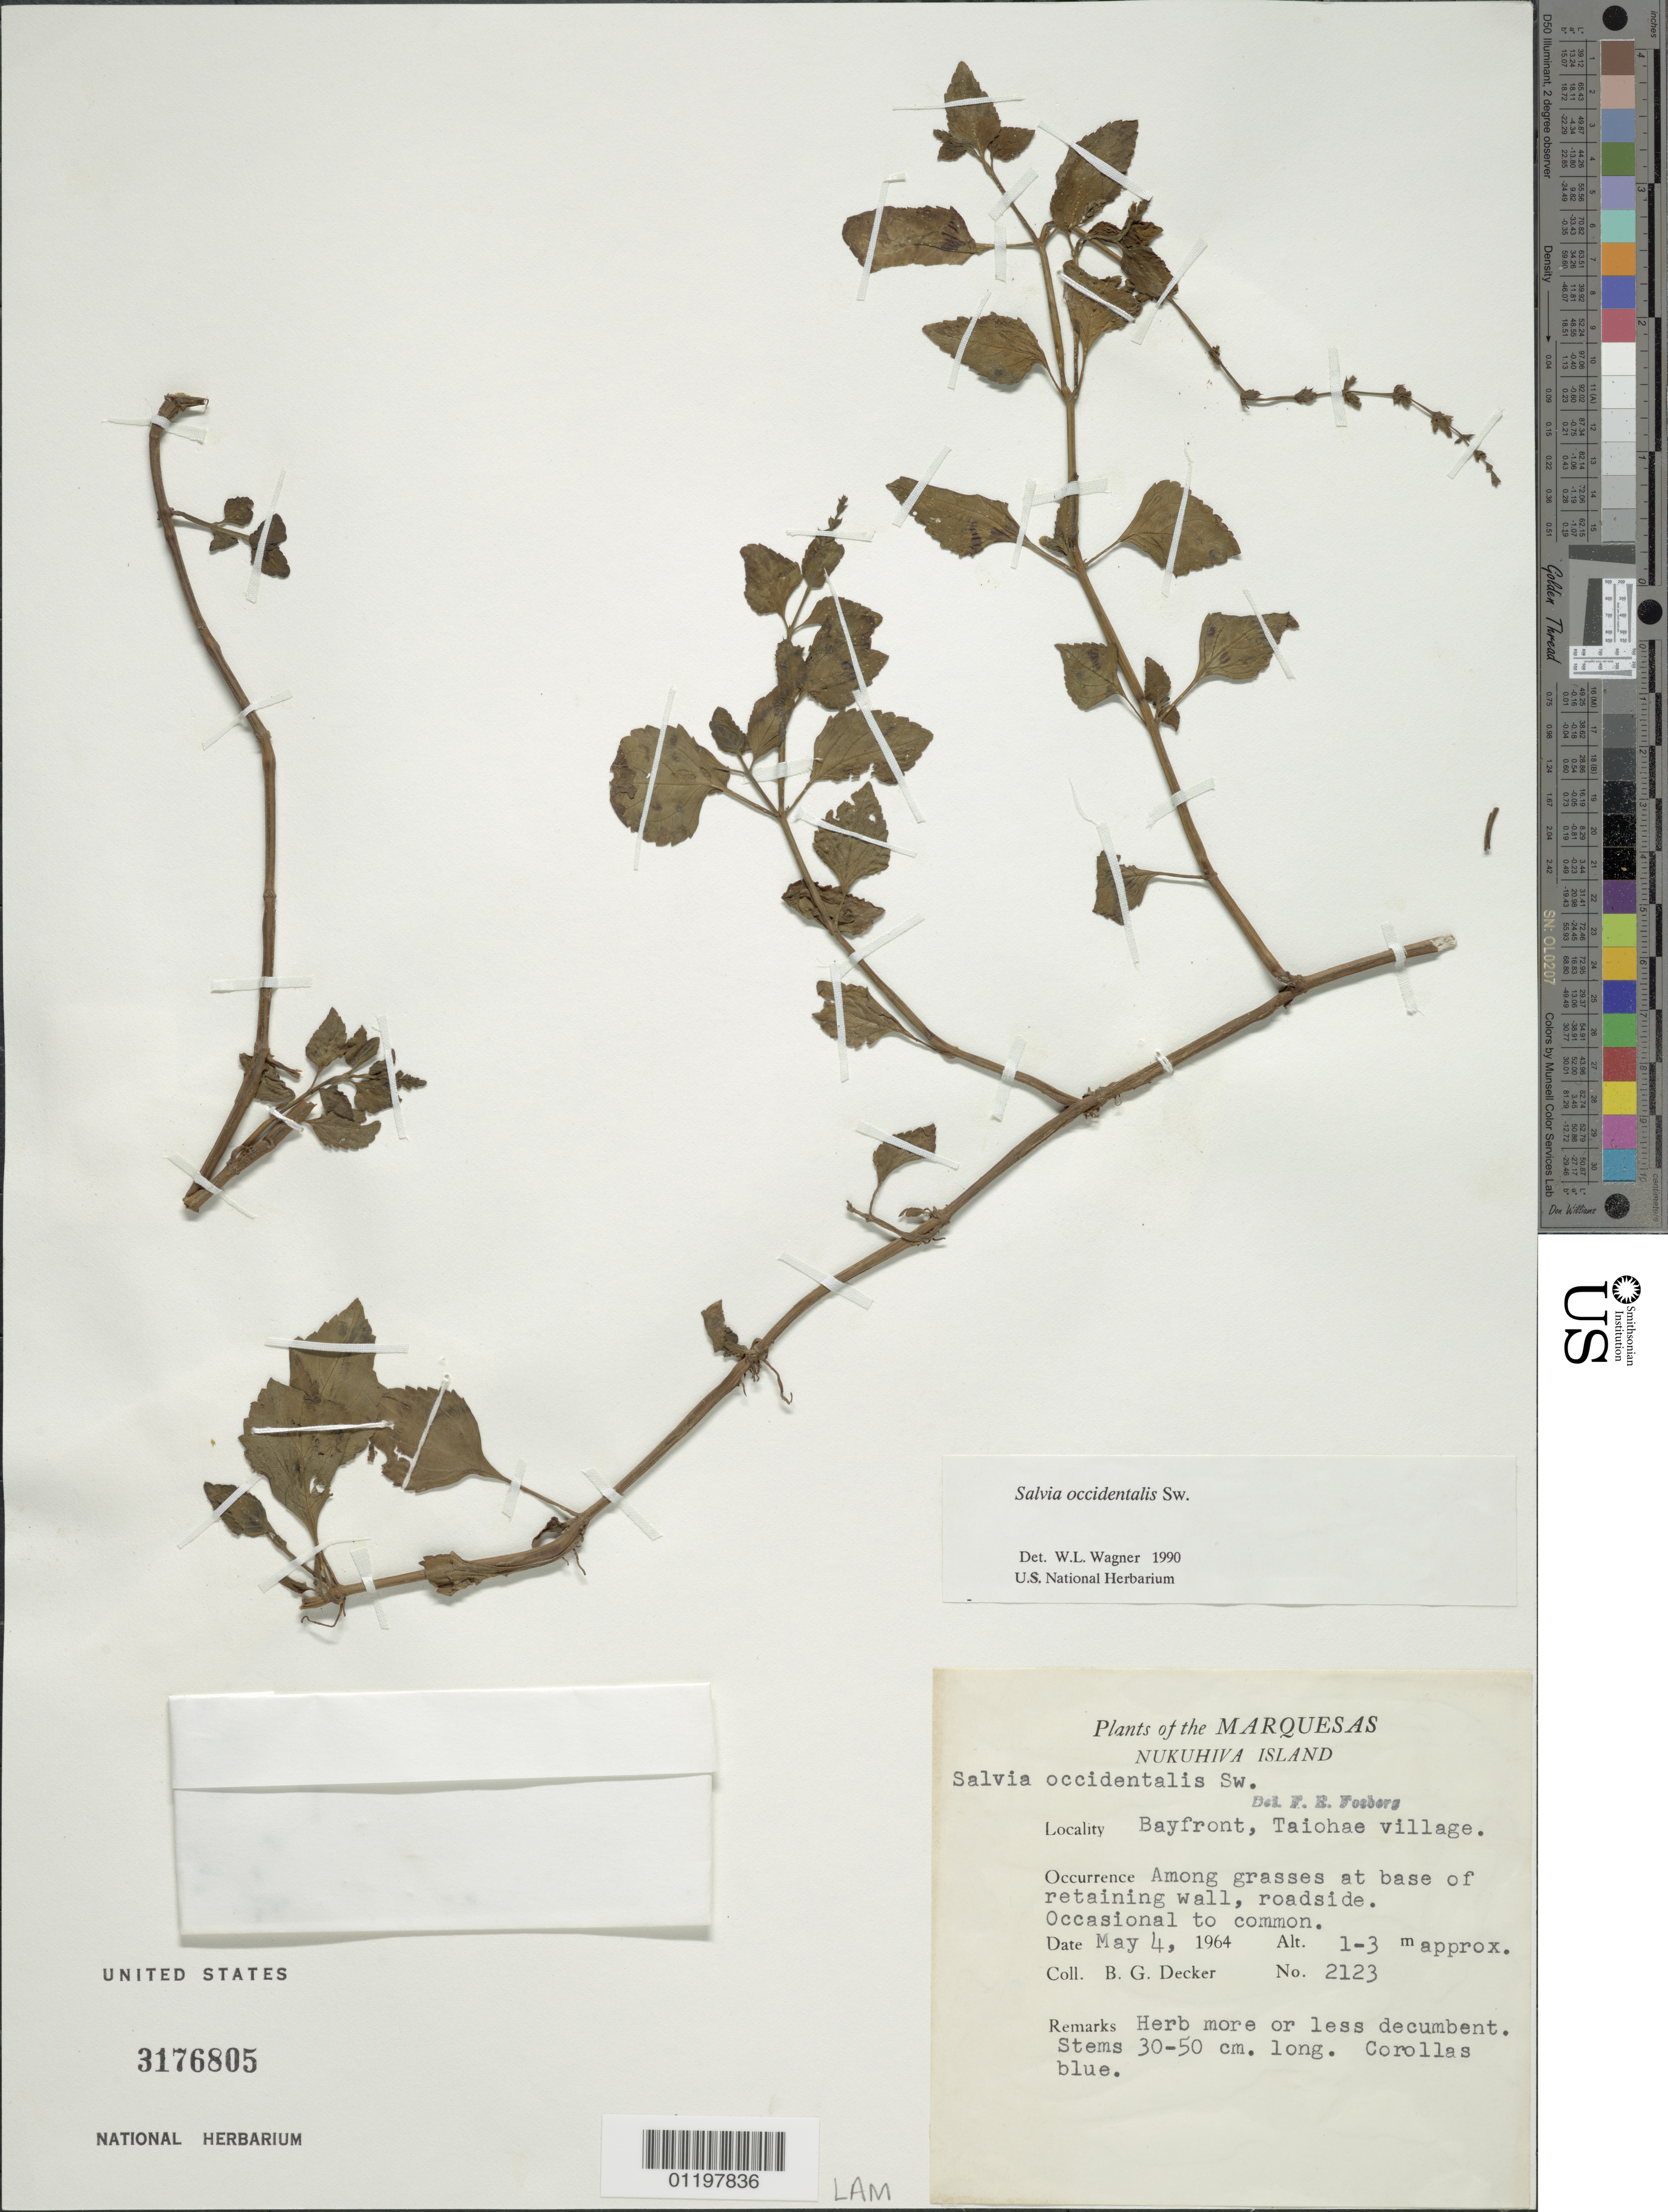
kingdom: Plantae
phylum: Tracheophyta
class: Magnoliopsida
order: Lamiales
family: Lamiaceae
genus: Salvia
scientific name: Salvia occidentalis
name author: Sw.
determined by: Wagner, W. L., (BOT), Smithsonian Institution - National Museum of Natural History (UNITED STATES)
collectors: B. G. Decker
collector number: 2123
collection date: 1964-05-04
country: French Polynesia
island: Nuku Hiva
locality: Taiohae village, bayfront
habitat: Among grasses at base of retaining wall, roadside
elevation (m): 1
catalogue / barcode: US 3176805